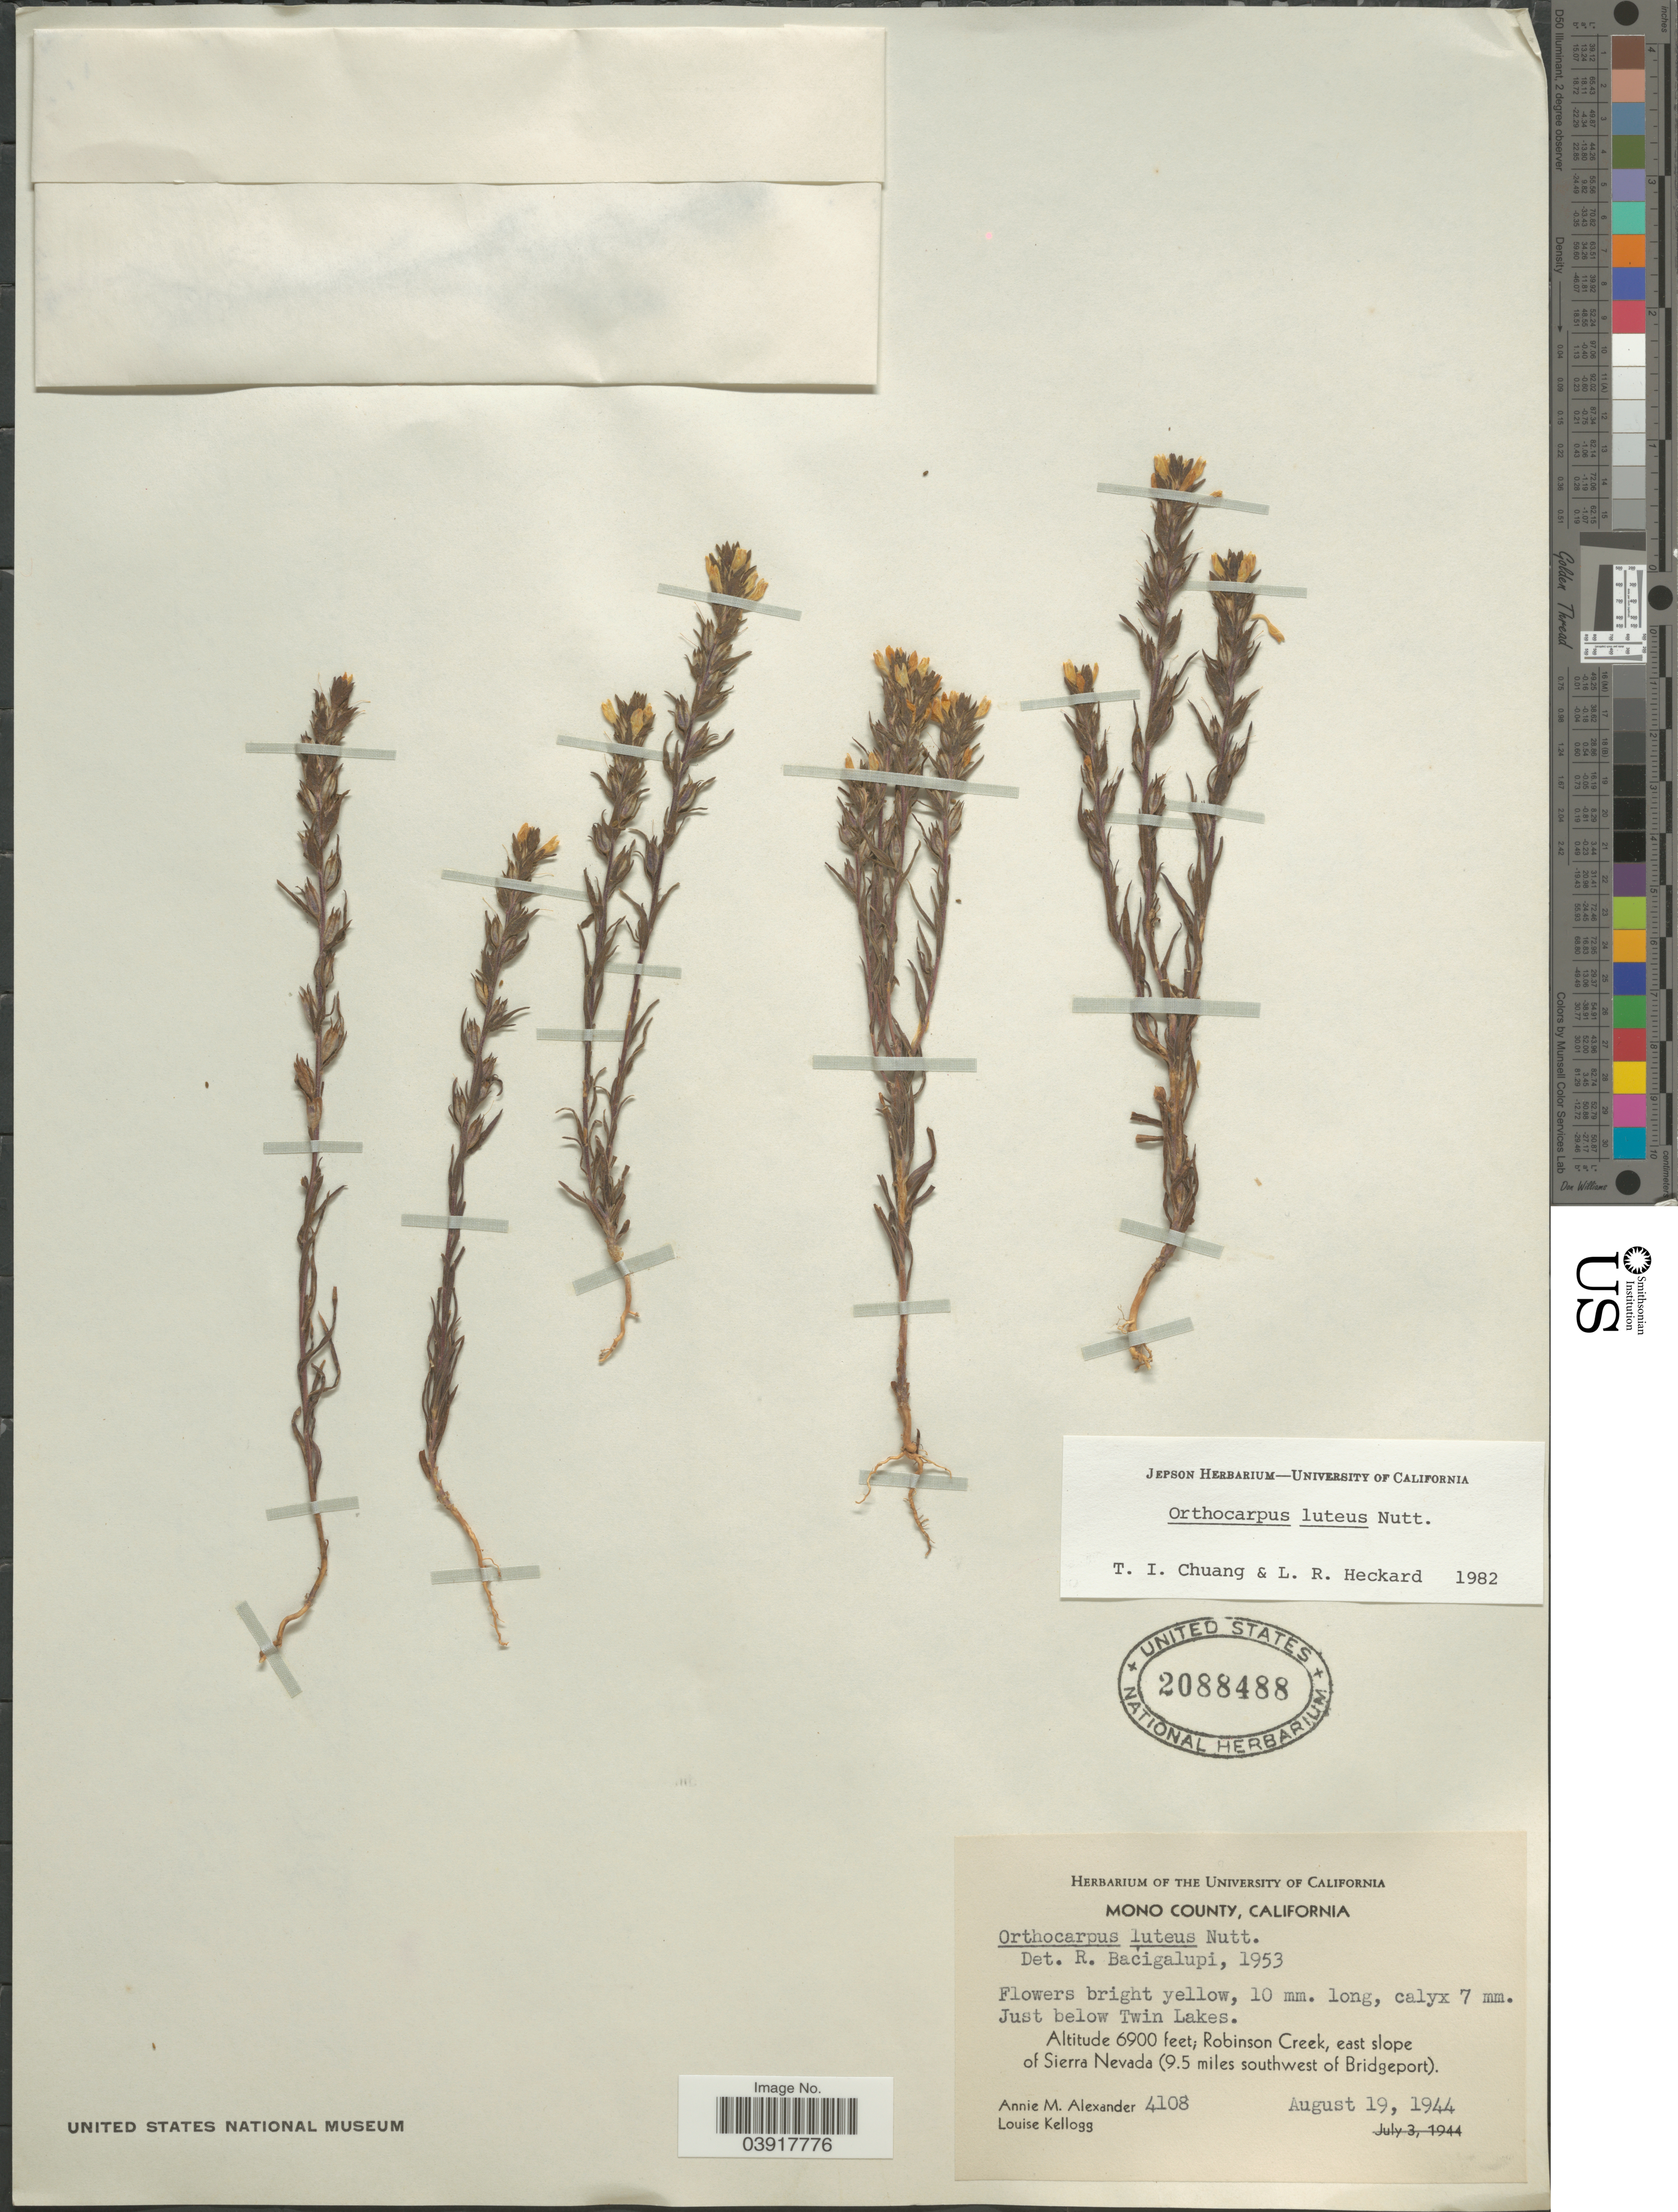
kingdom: Plantae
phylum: Tracheophyta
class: Magnoliopsida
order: Lamiales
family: Orobanchaceae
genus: Orthocarpus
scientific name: Orthocarpus luteus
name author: Nutt.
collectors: A. M. Alexander & L. Kellogg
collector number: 4108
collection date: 1944-08-19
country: United States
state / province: California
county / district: Mono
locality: Mono County. Just Below Twin Lakes. Robinson Creek, east slope of Sierra Nevada (9.5 miles southwest of Bridgeport).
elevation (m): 2103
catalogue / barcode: US 2088488